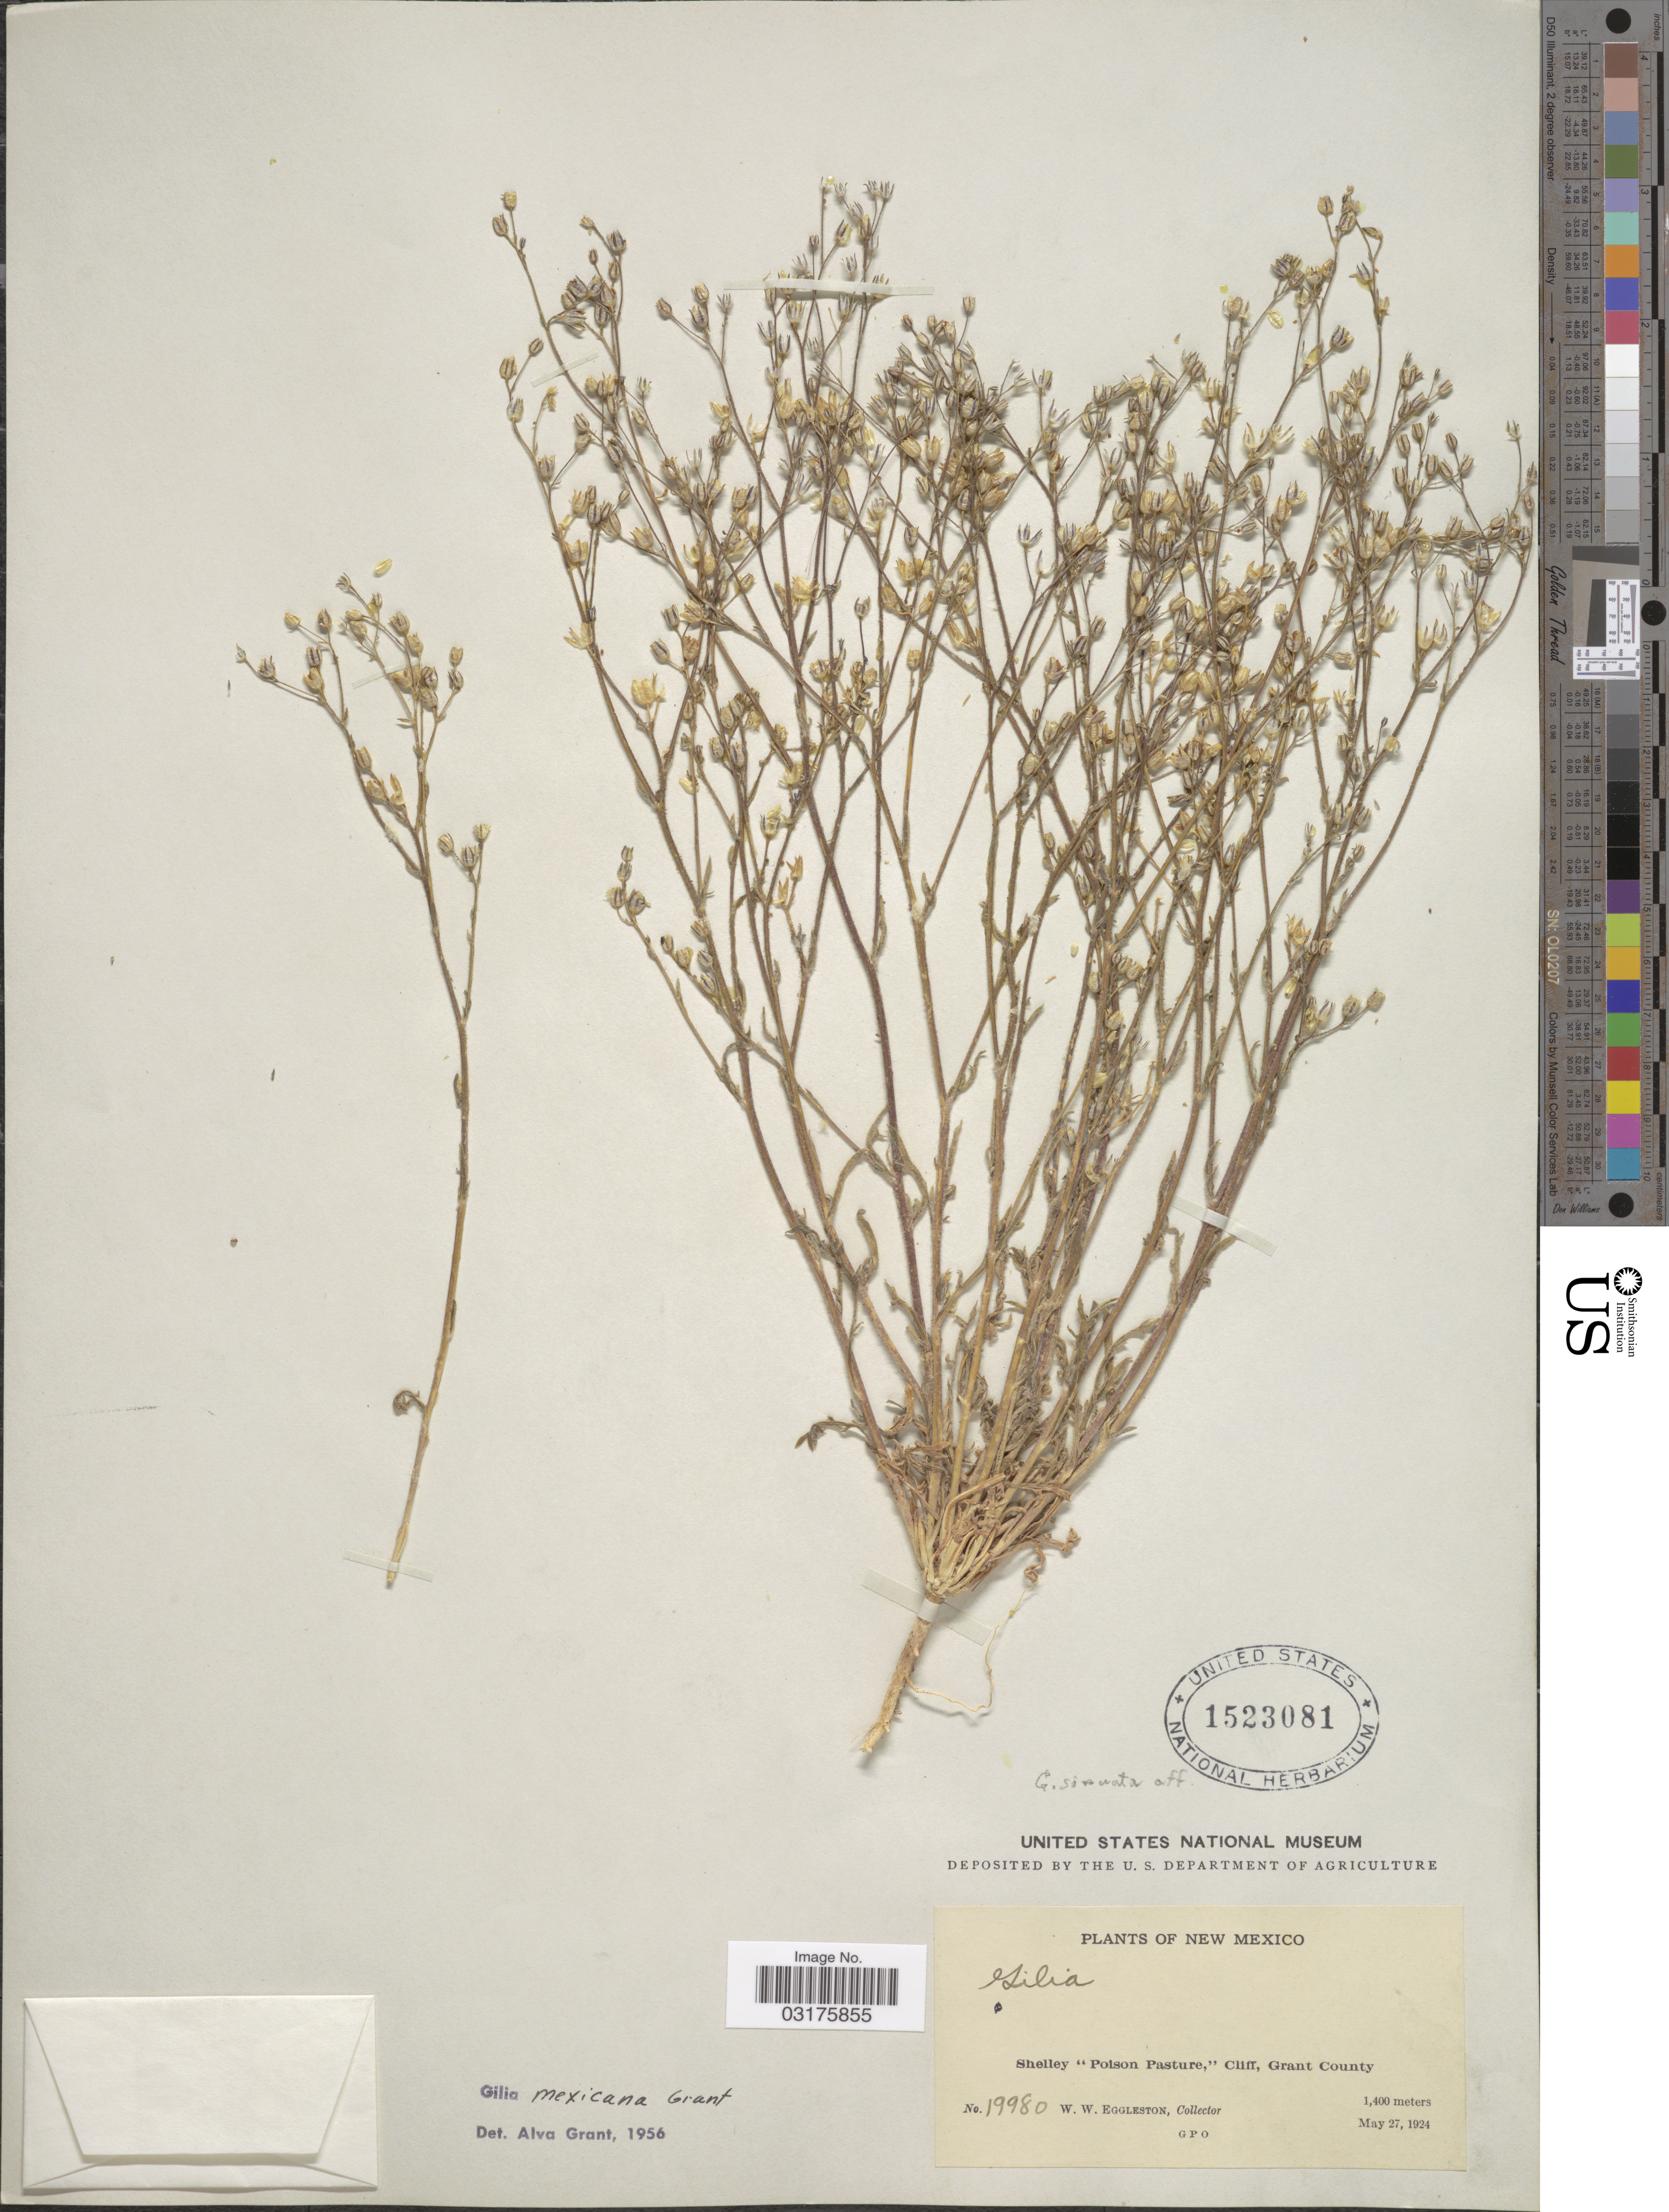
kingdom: Plantae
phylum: Tracheophyta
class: Magnoliopsida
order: Ericales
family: Polemoniaceae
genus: Gilia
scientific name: Gilia mexicana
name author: A.D. Grant & V.E. Grant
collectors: W. W. Eggleston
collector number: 19980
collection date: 1924-05-27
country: United States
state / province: New Mexico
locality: Shelley "Poison Pasture", Cliff, Grant County.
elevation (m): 1400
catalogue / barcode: US 1523081